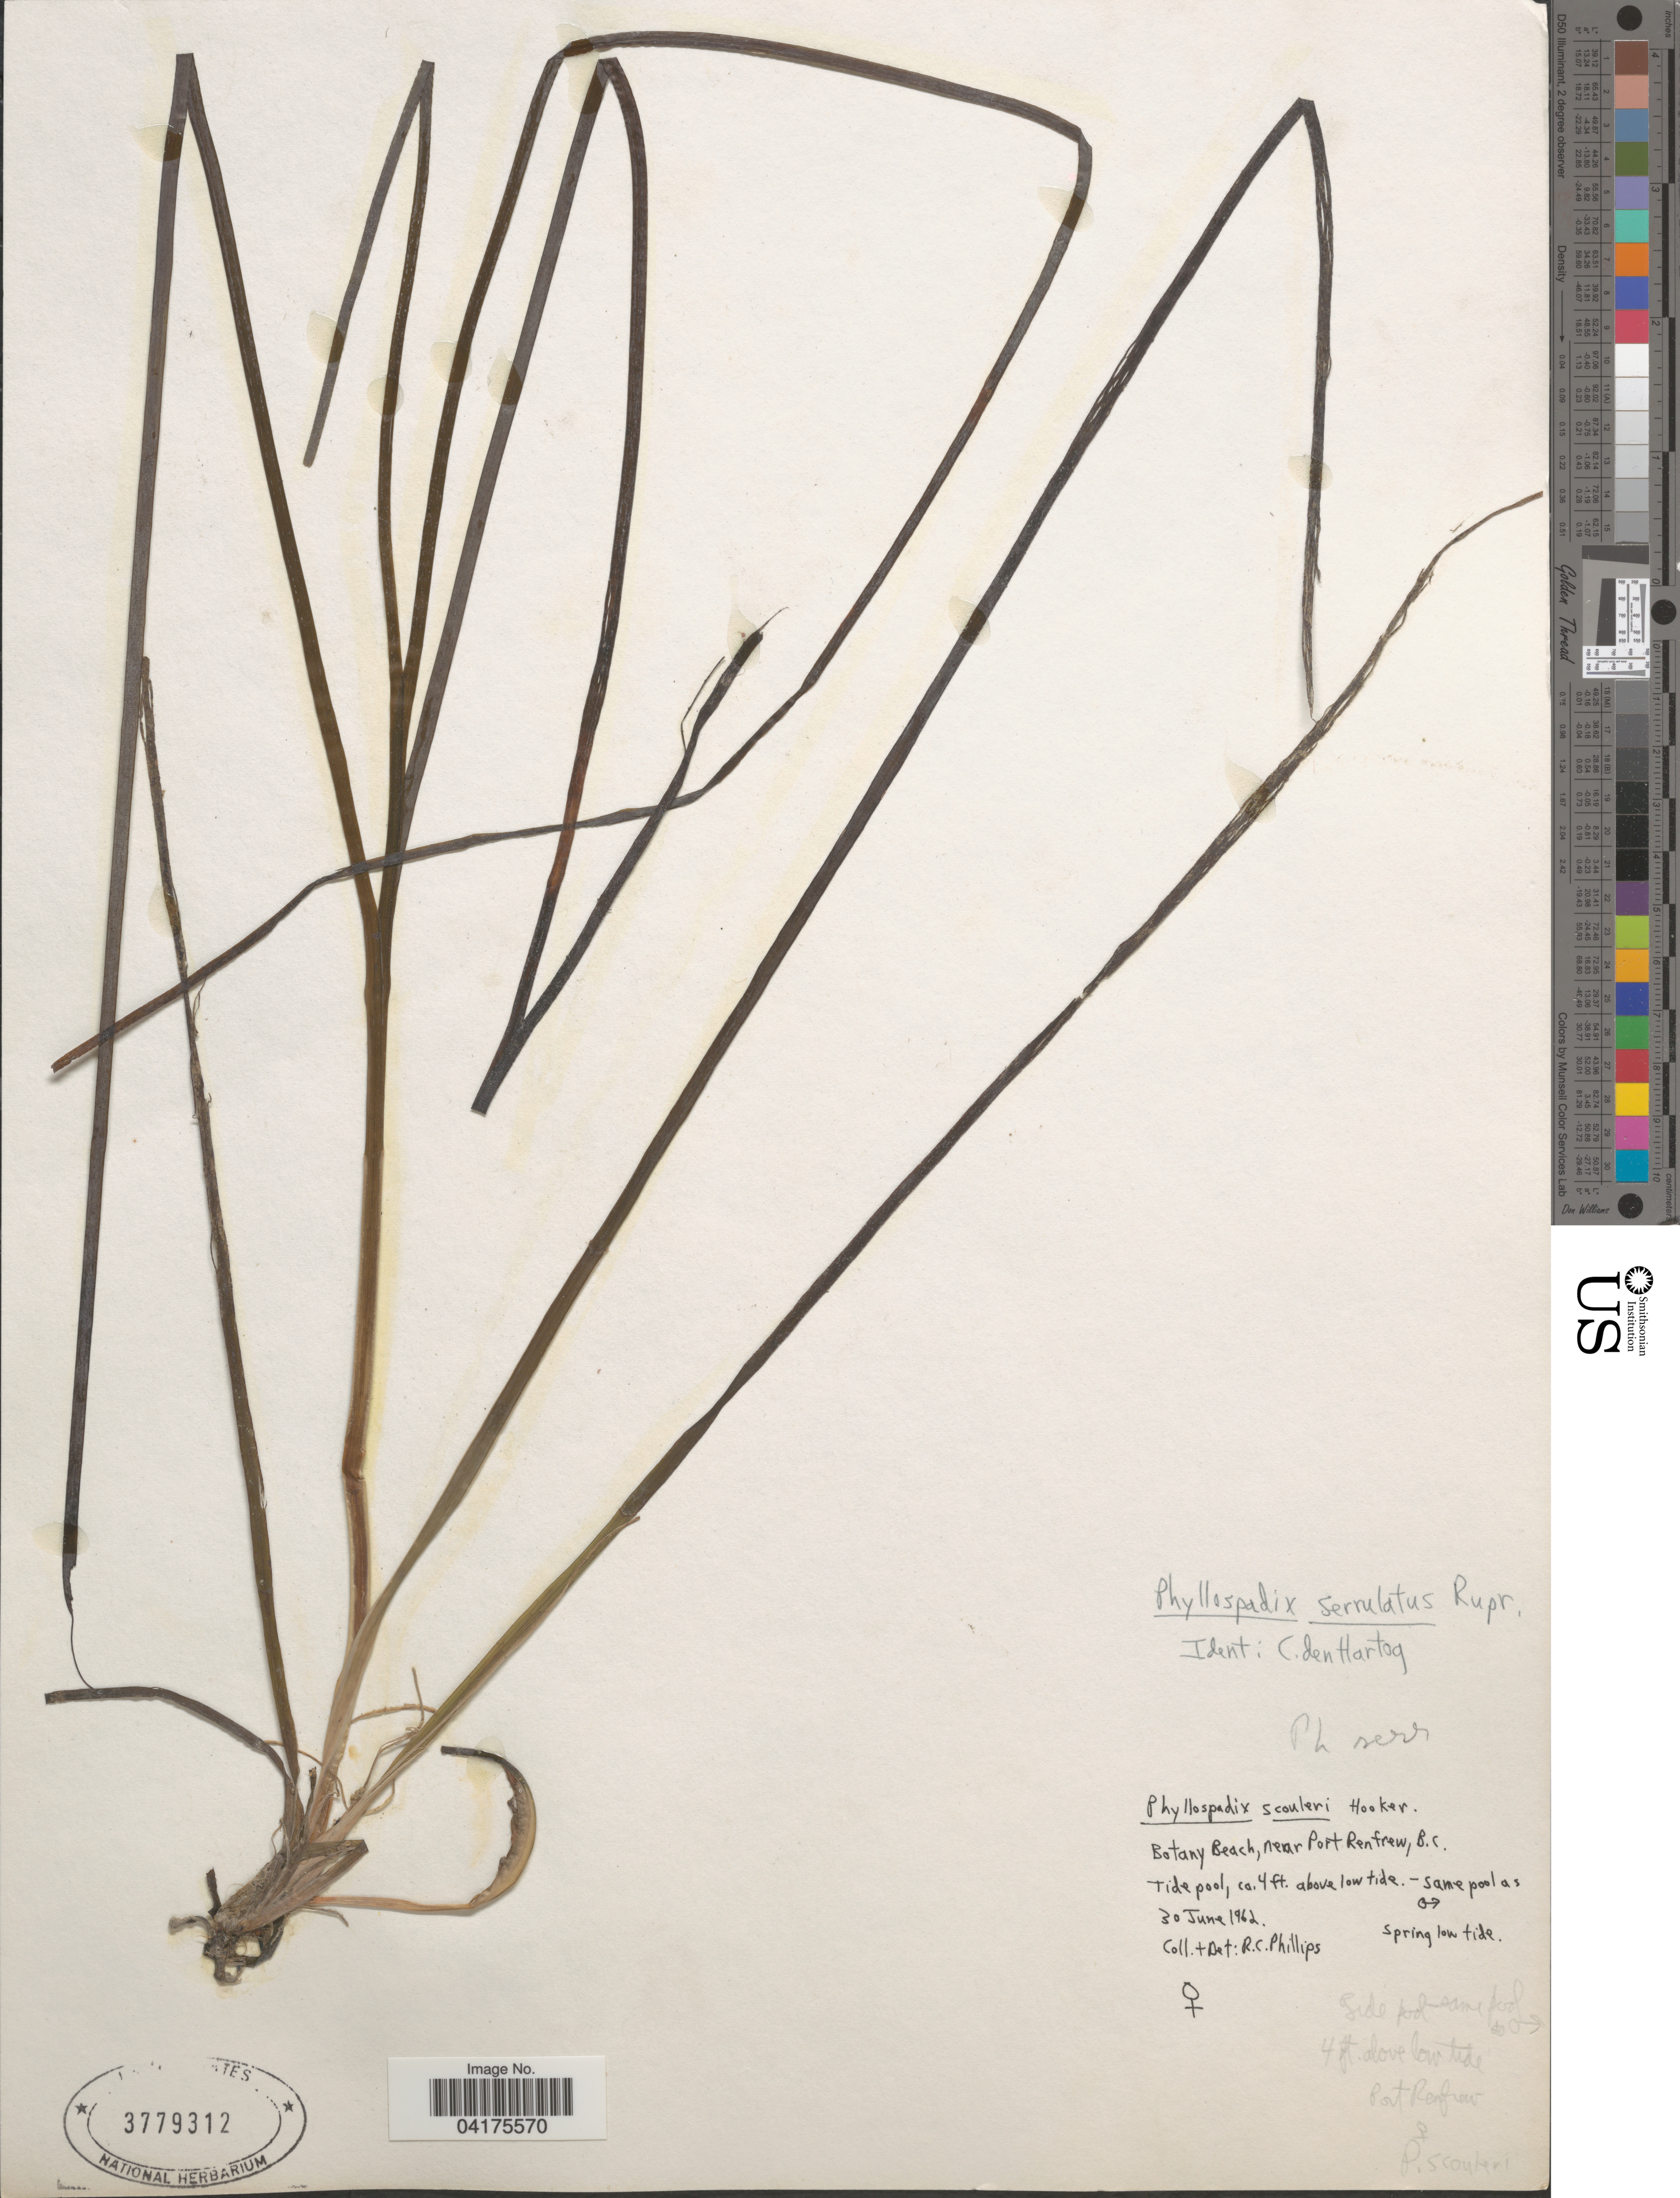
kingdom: Plantae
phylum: Tracheophyta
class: Liliopsida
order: Alismatales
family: Zosteraceae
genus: Phyllospadix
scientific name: Phyllospadix serrulatus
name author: Rupr.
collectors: R. C. Phillips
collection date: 1962-06-30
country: Canada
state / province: British Columbia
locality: Botany Beach, near Port Renfrew.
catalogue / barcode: US 3779312